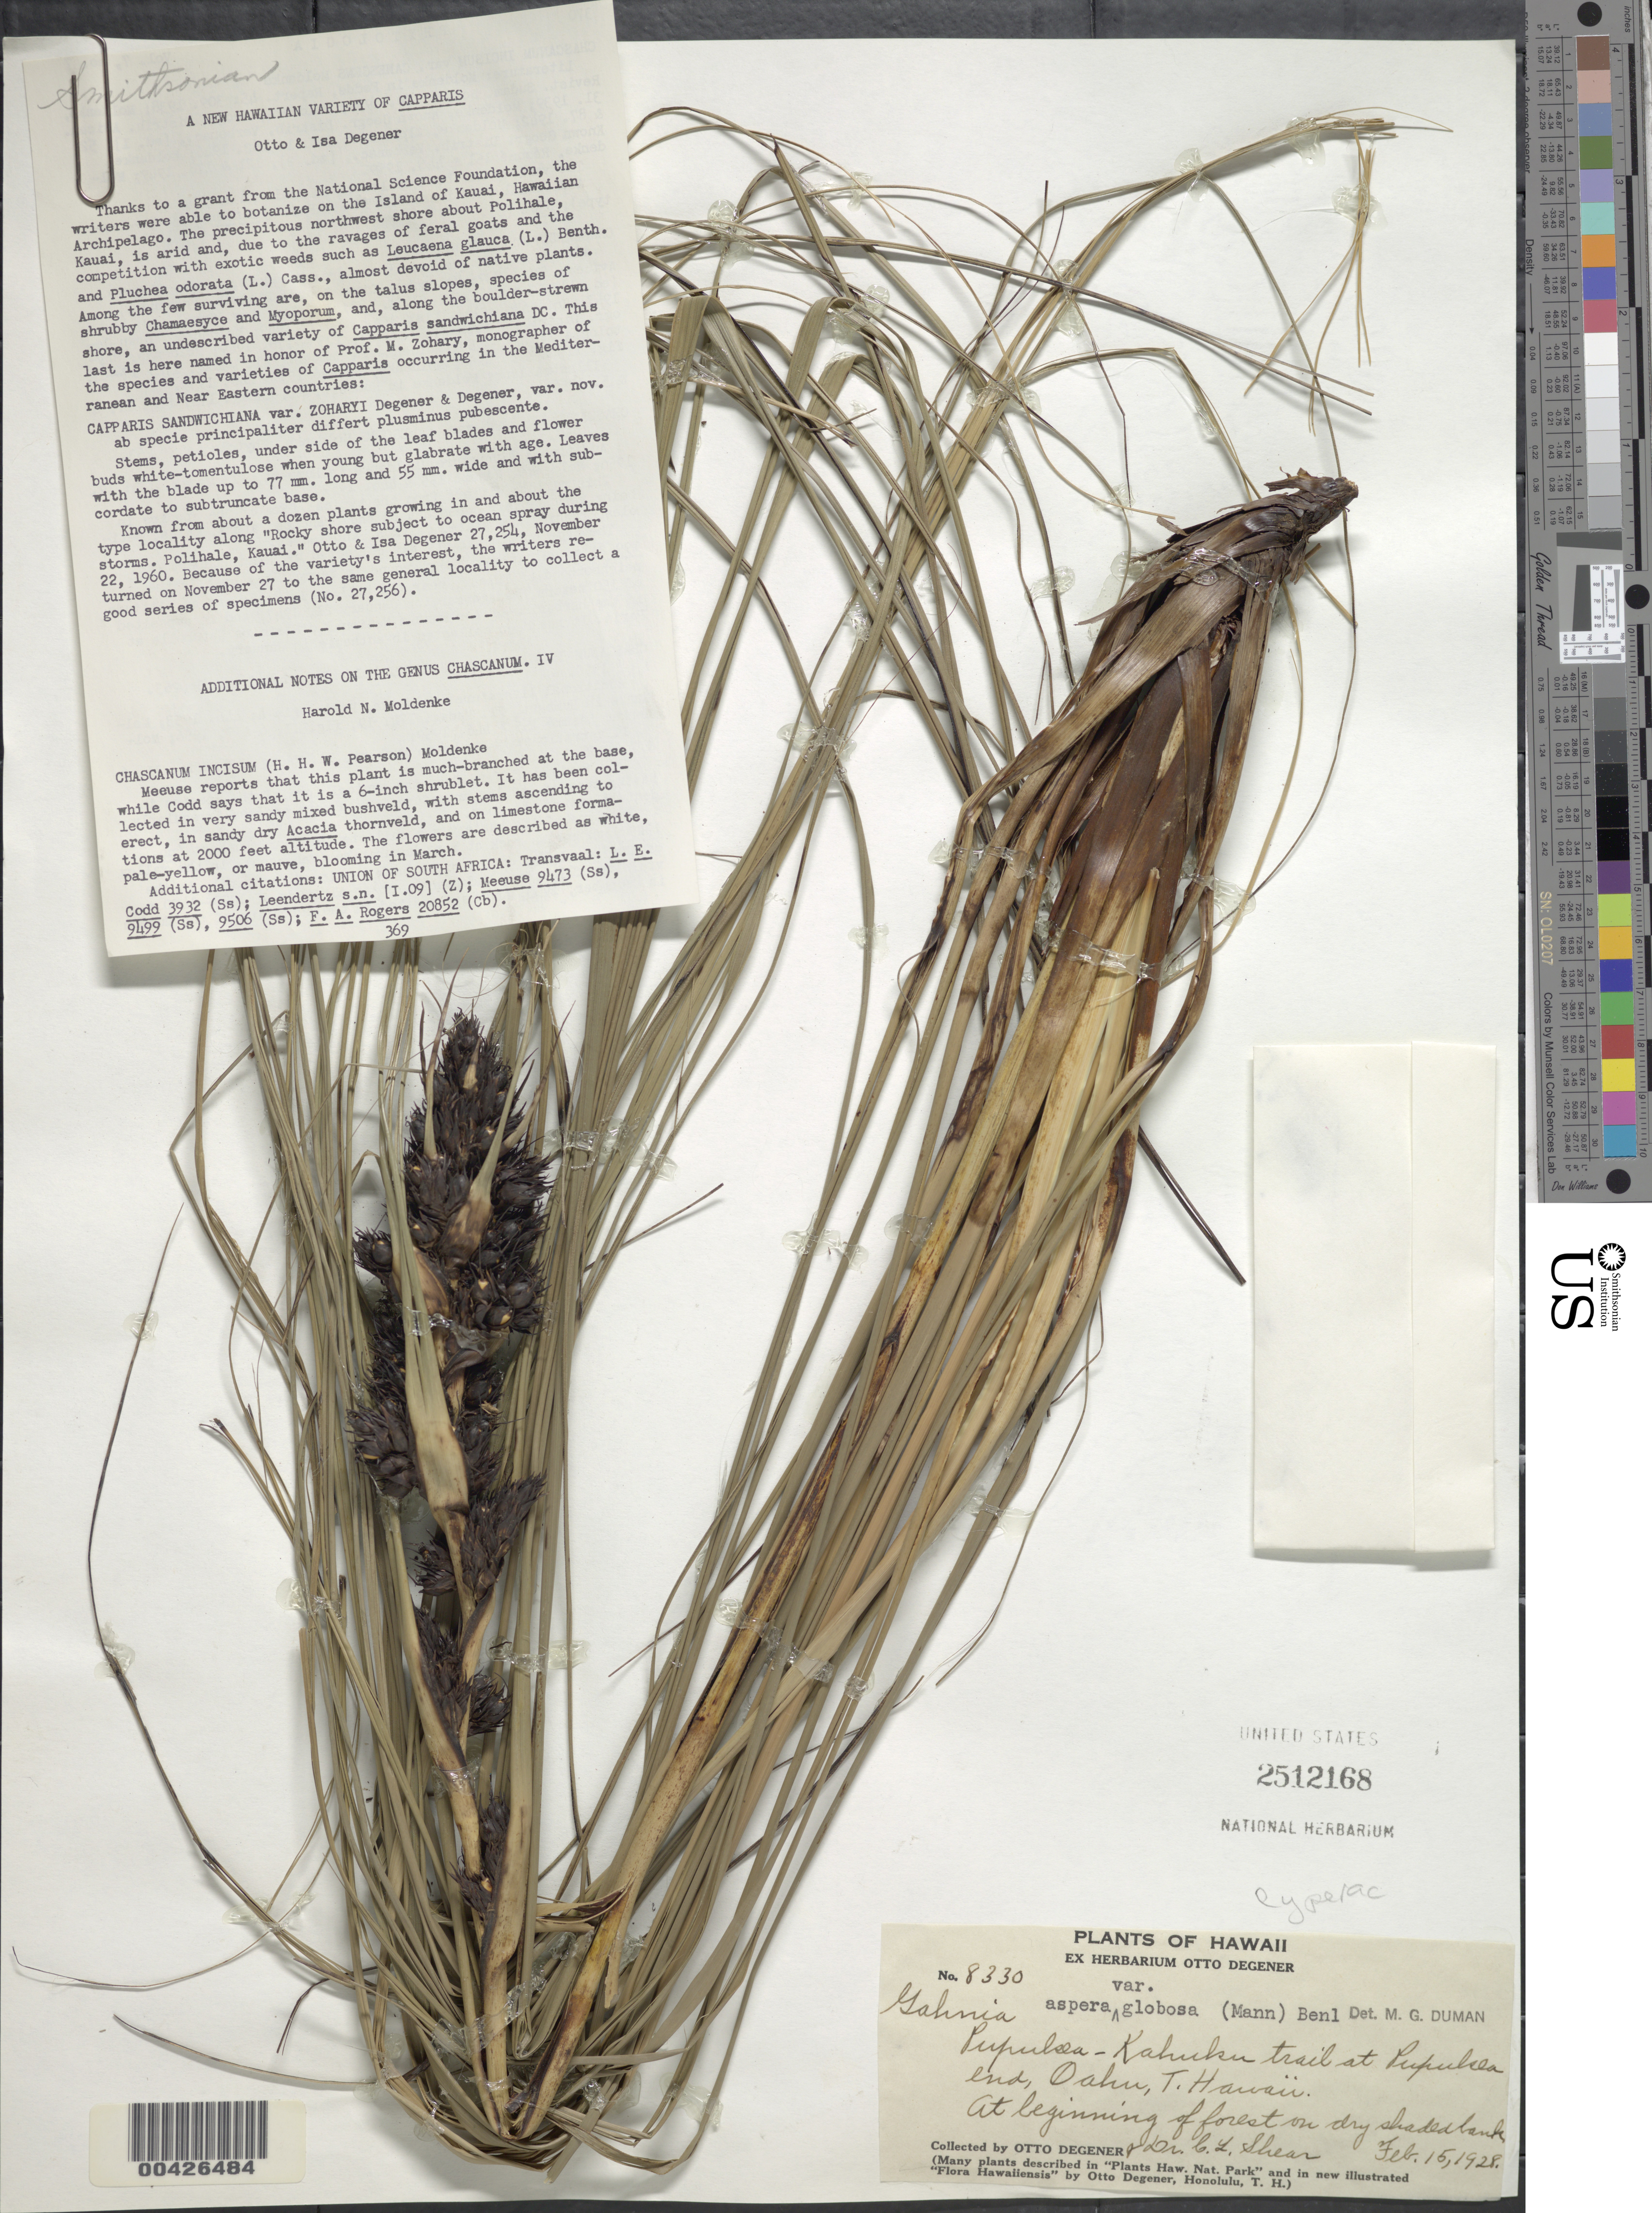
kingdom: Plantae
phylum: Tracheophyta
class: Liliopsida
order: Poales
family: Cyperaceae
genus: Gahnia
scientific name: Gahnia aspera subsp. globosa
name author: (H. Mann) J. Kern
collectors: O. Degener & C. L. Shear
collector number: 8330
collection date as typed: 15 Feb 1928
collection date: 1928-02-15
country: United States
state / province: Hawaii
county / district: Honolulu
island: Oahu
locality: Pupukea-Kahuku trail at Pupukea end, Oahu. T. Hawaii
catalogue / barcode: US 2512168